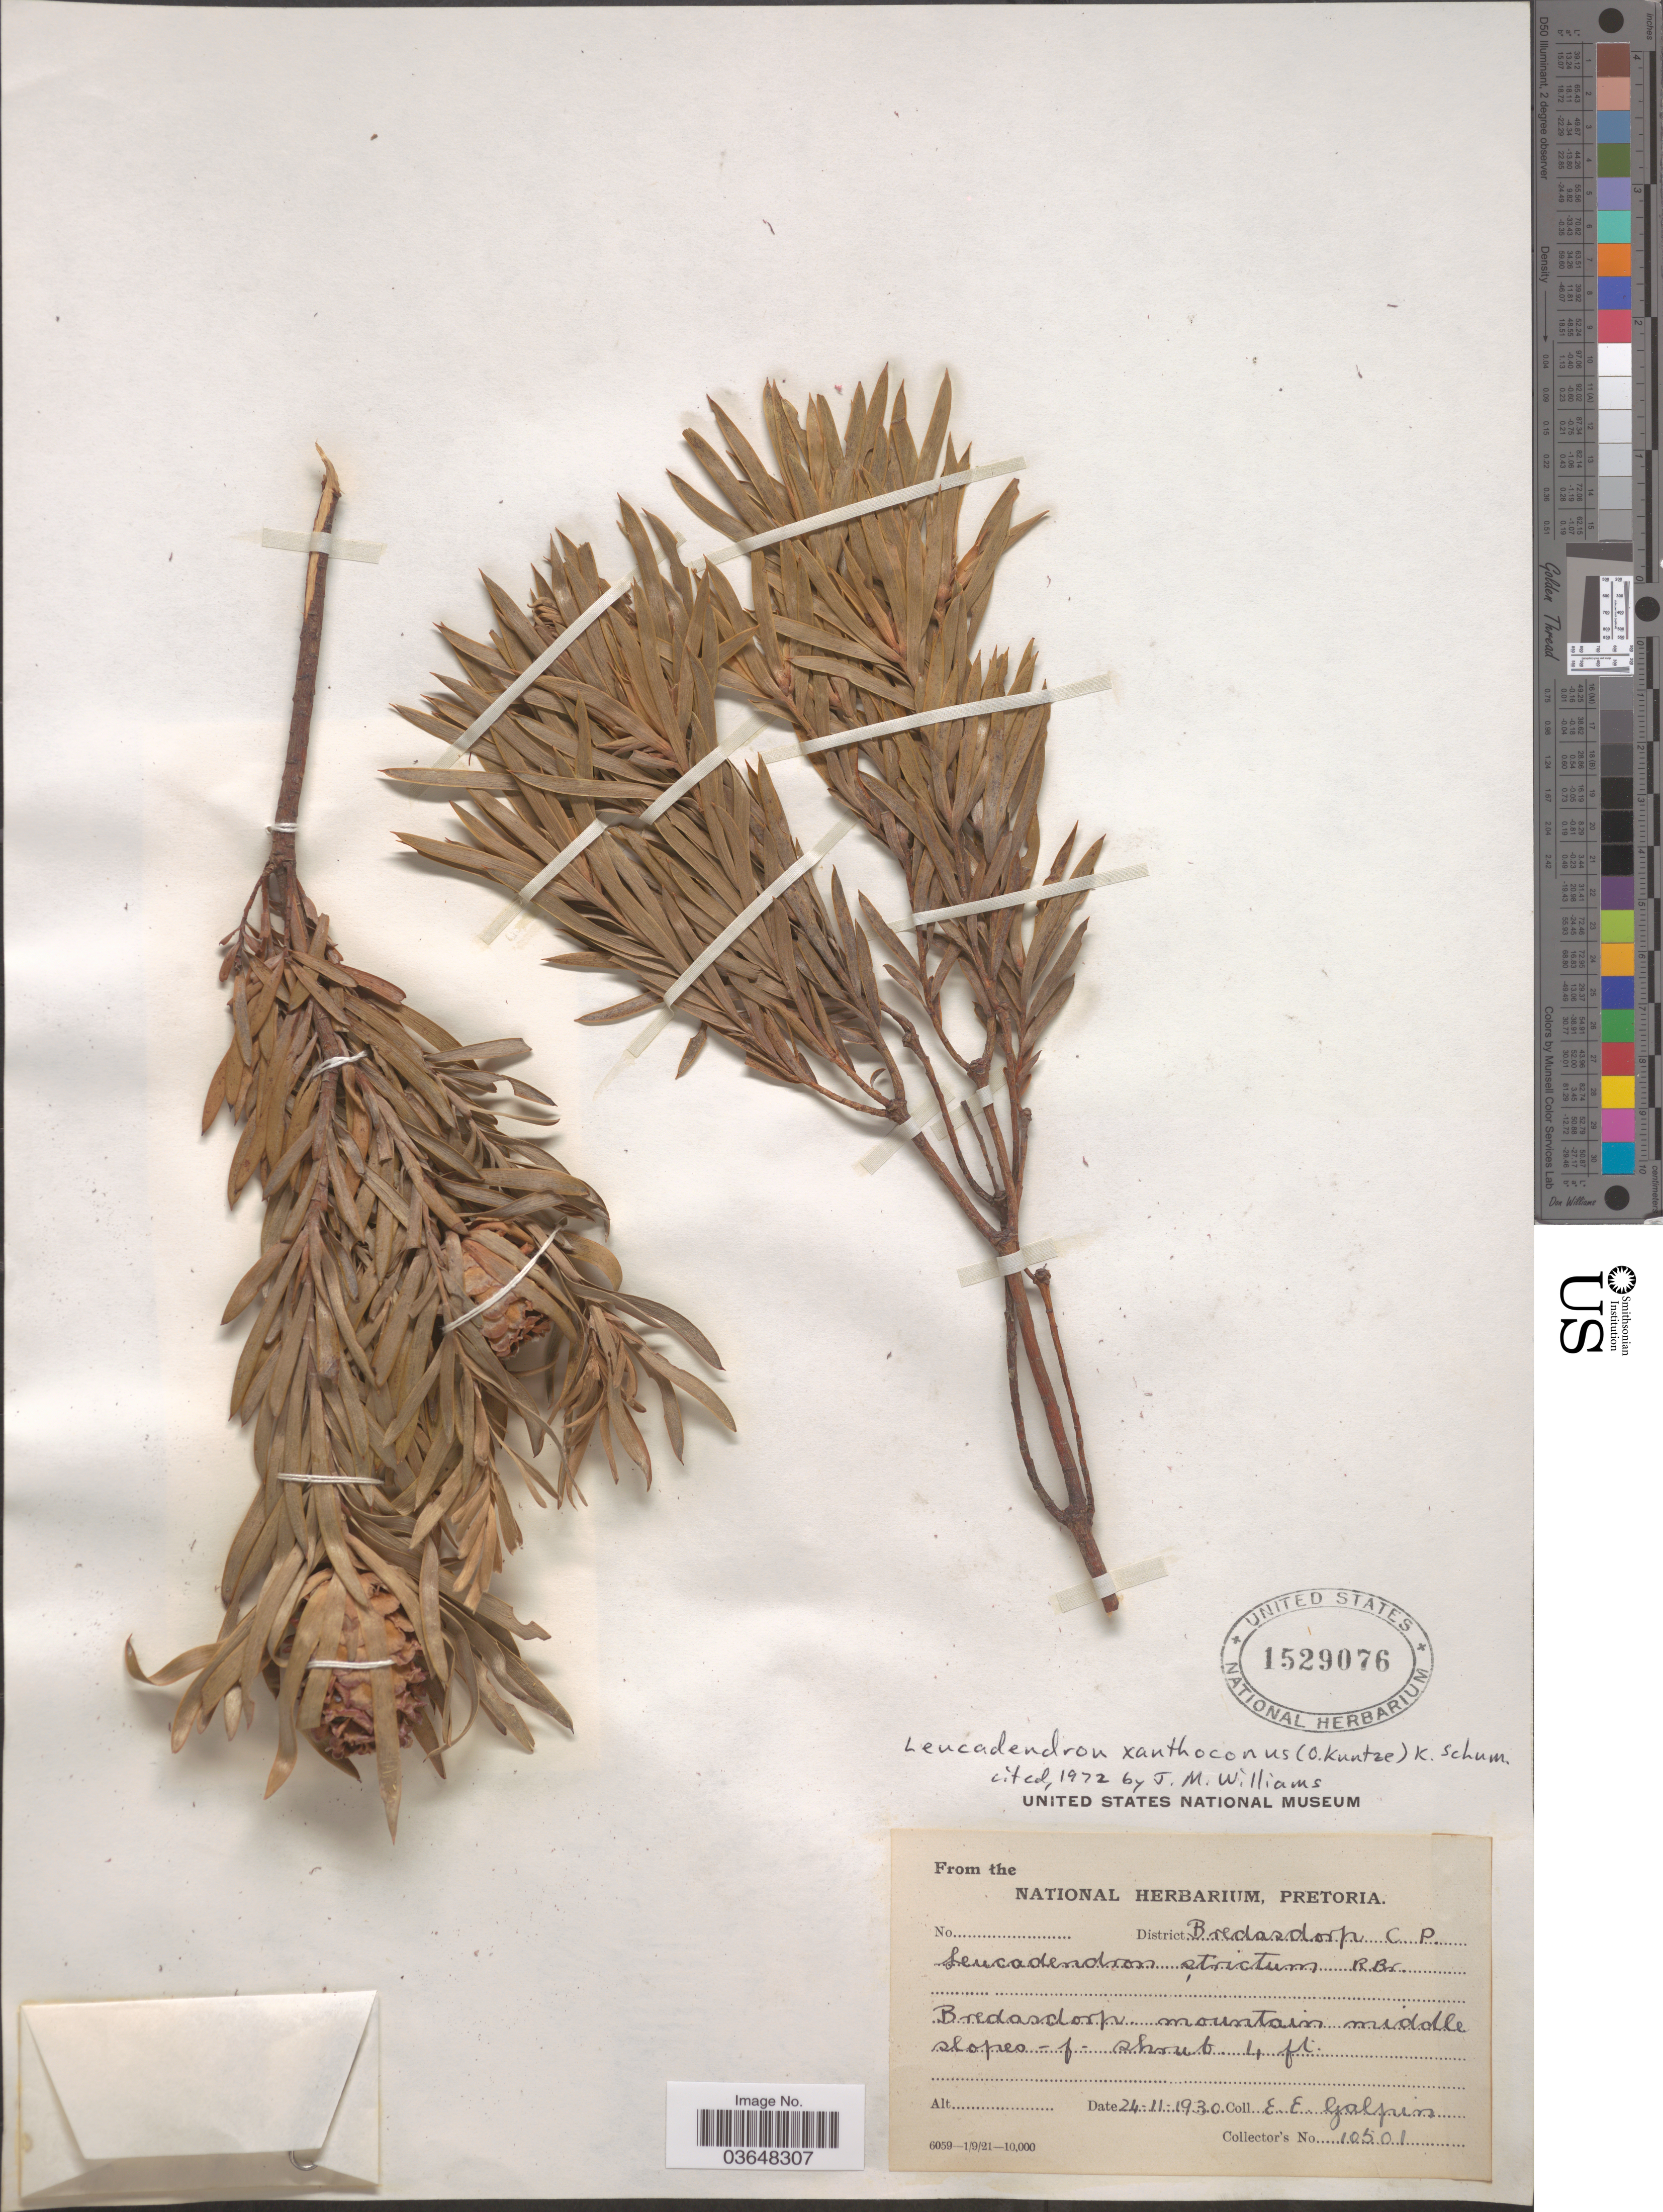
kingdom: Plantae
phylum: Tracheophyta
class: Magnoliopsida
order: Proteales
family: Proteaceae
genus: Leucadendron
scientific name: Leucadendron xanthoconus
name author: K. Schum.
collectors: E. Galpin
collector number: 10501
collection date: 1930-11-24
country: South Africa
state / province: Western Cape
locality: District Bredasdorp. Bredasdorp mountain middle slopes.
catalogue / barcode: US 1529076